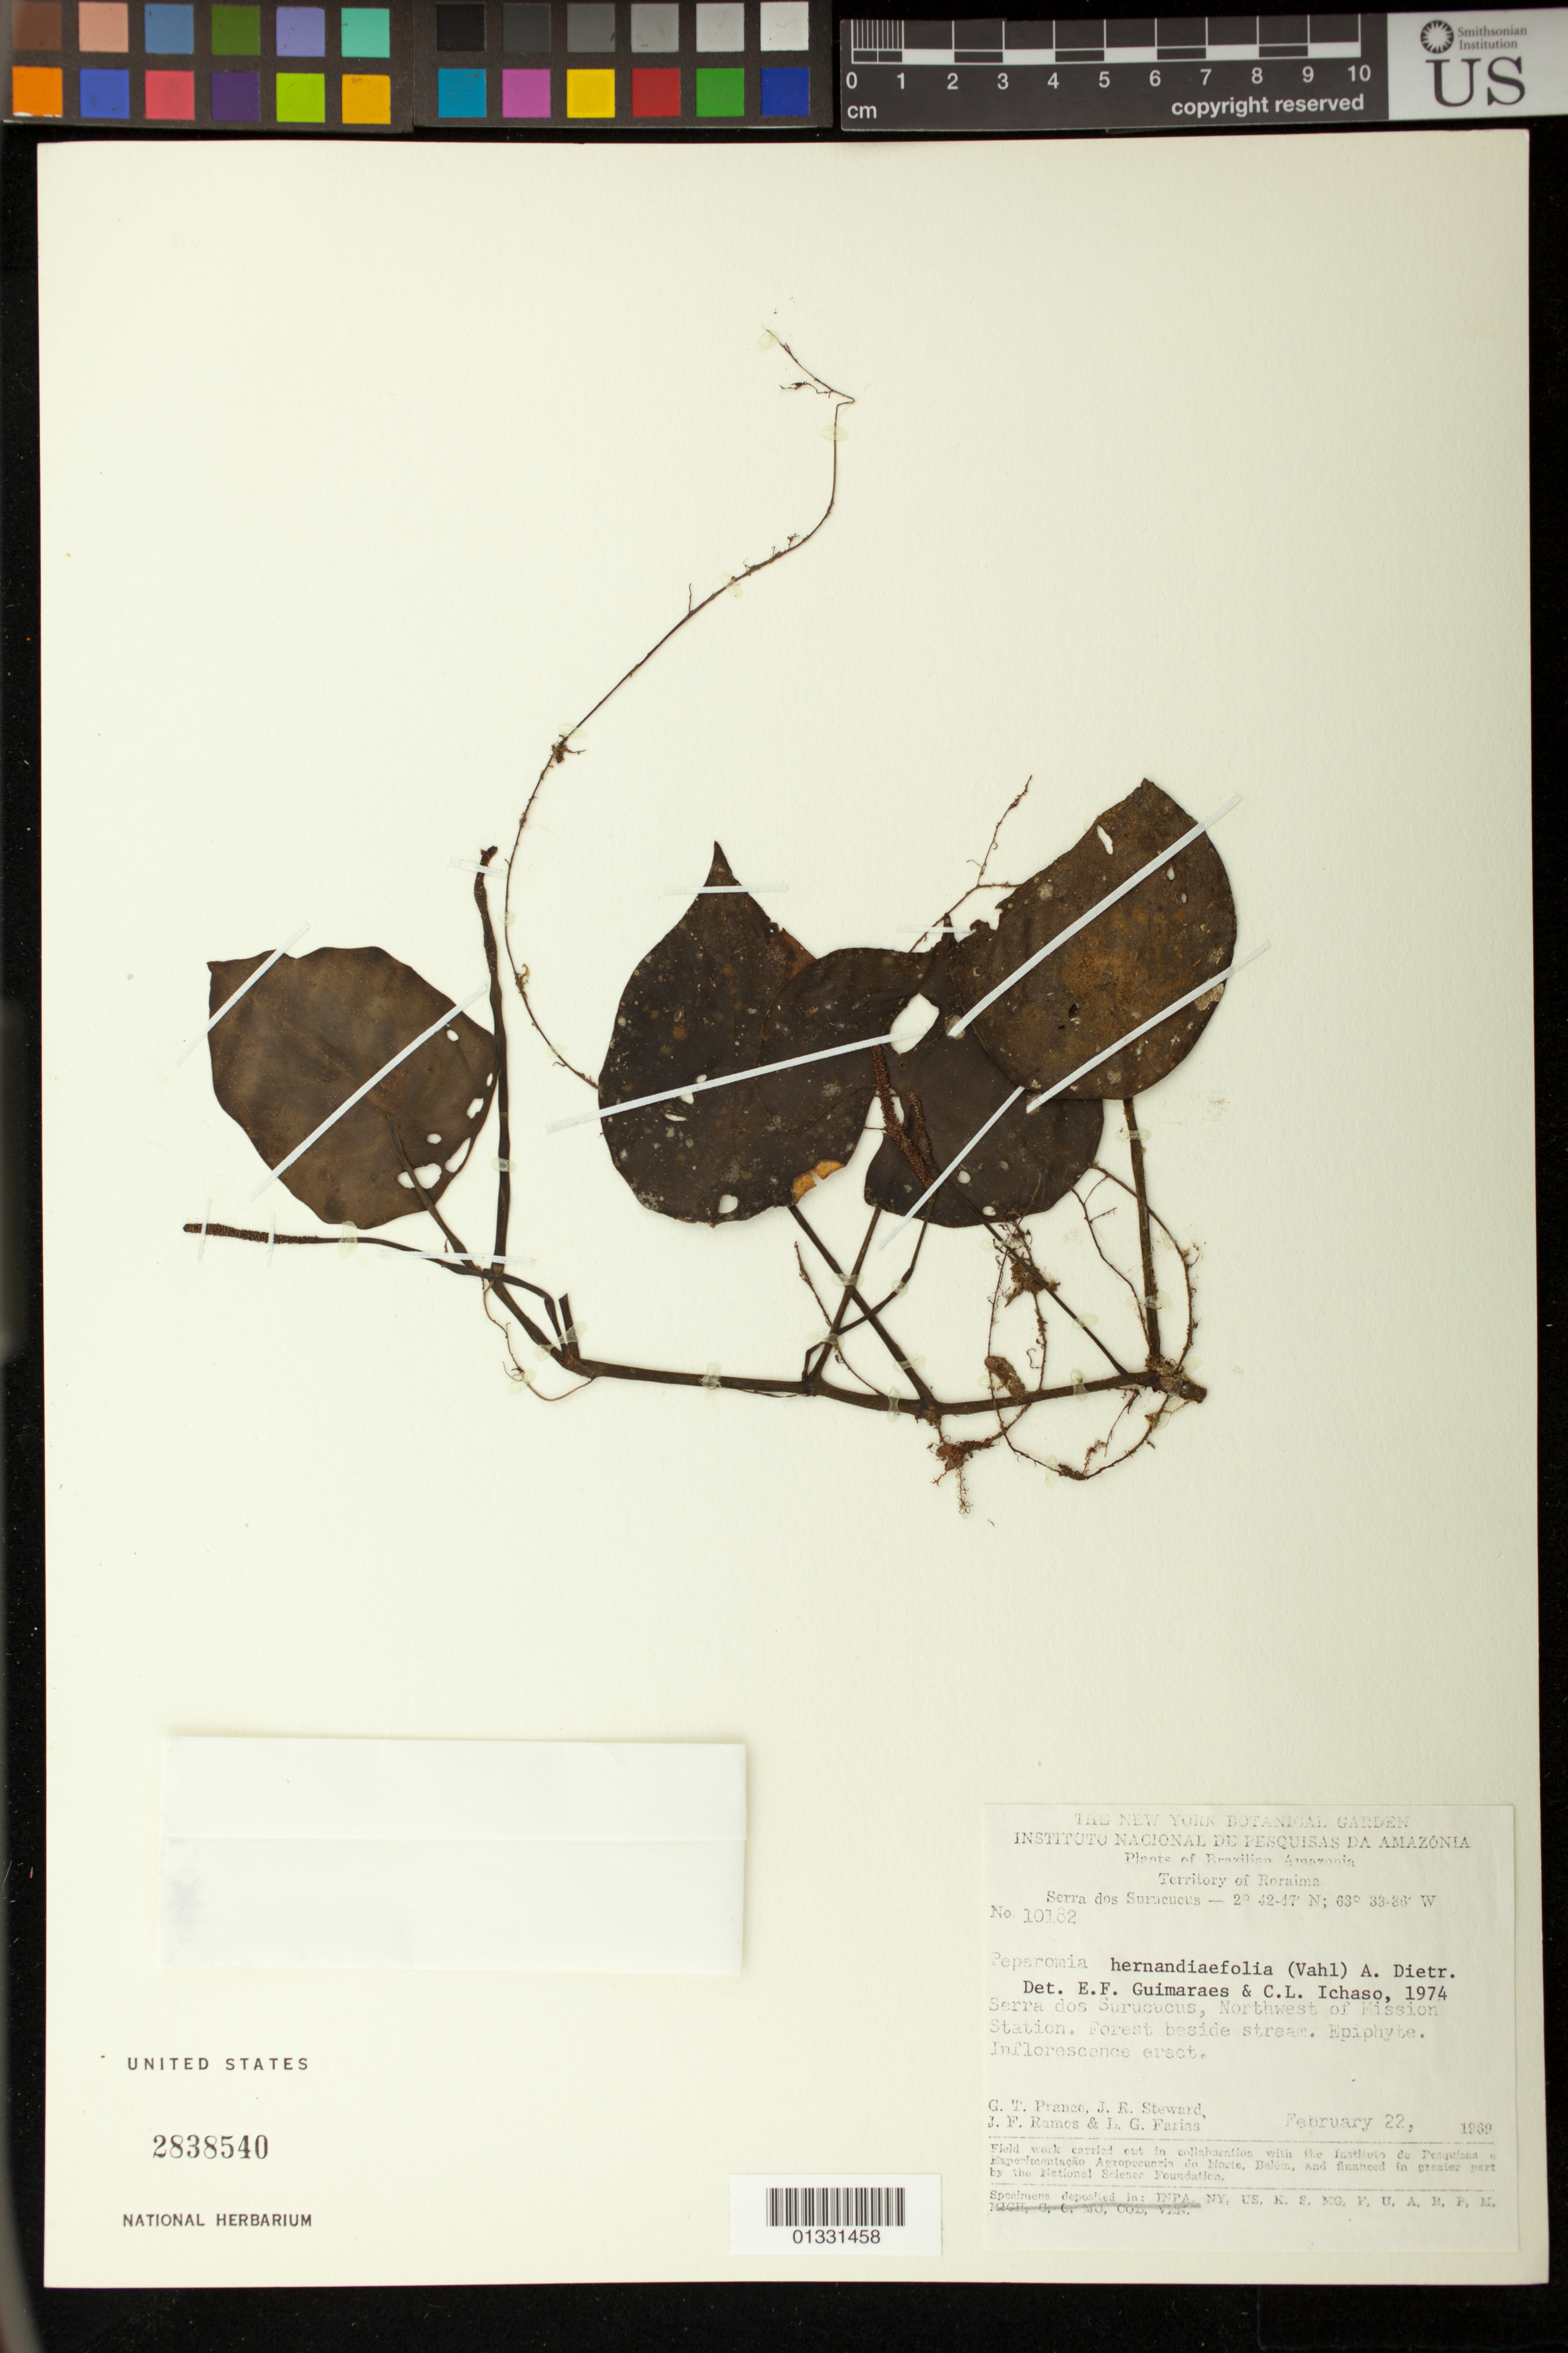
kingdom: Plantae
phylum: Tracheophyta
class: Magnoliopsida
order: Piperales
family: Piperaceae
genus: Peperomia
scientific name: Peperomia hernandiifolia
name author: (Vahl) A. Dietr.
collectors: G. T. Prance, J. R. Steward, J. F. Ramos & L. G. Farias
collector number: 10162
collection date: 1969-02-22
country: Brazil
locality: Serra dos Surucucus, Northwest of Mission Station.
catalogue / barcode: US 2838540